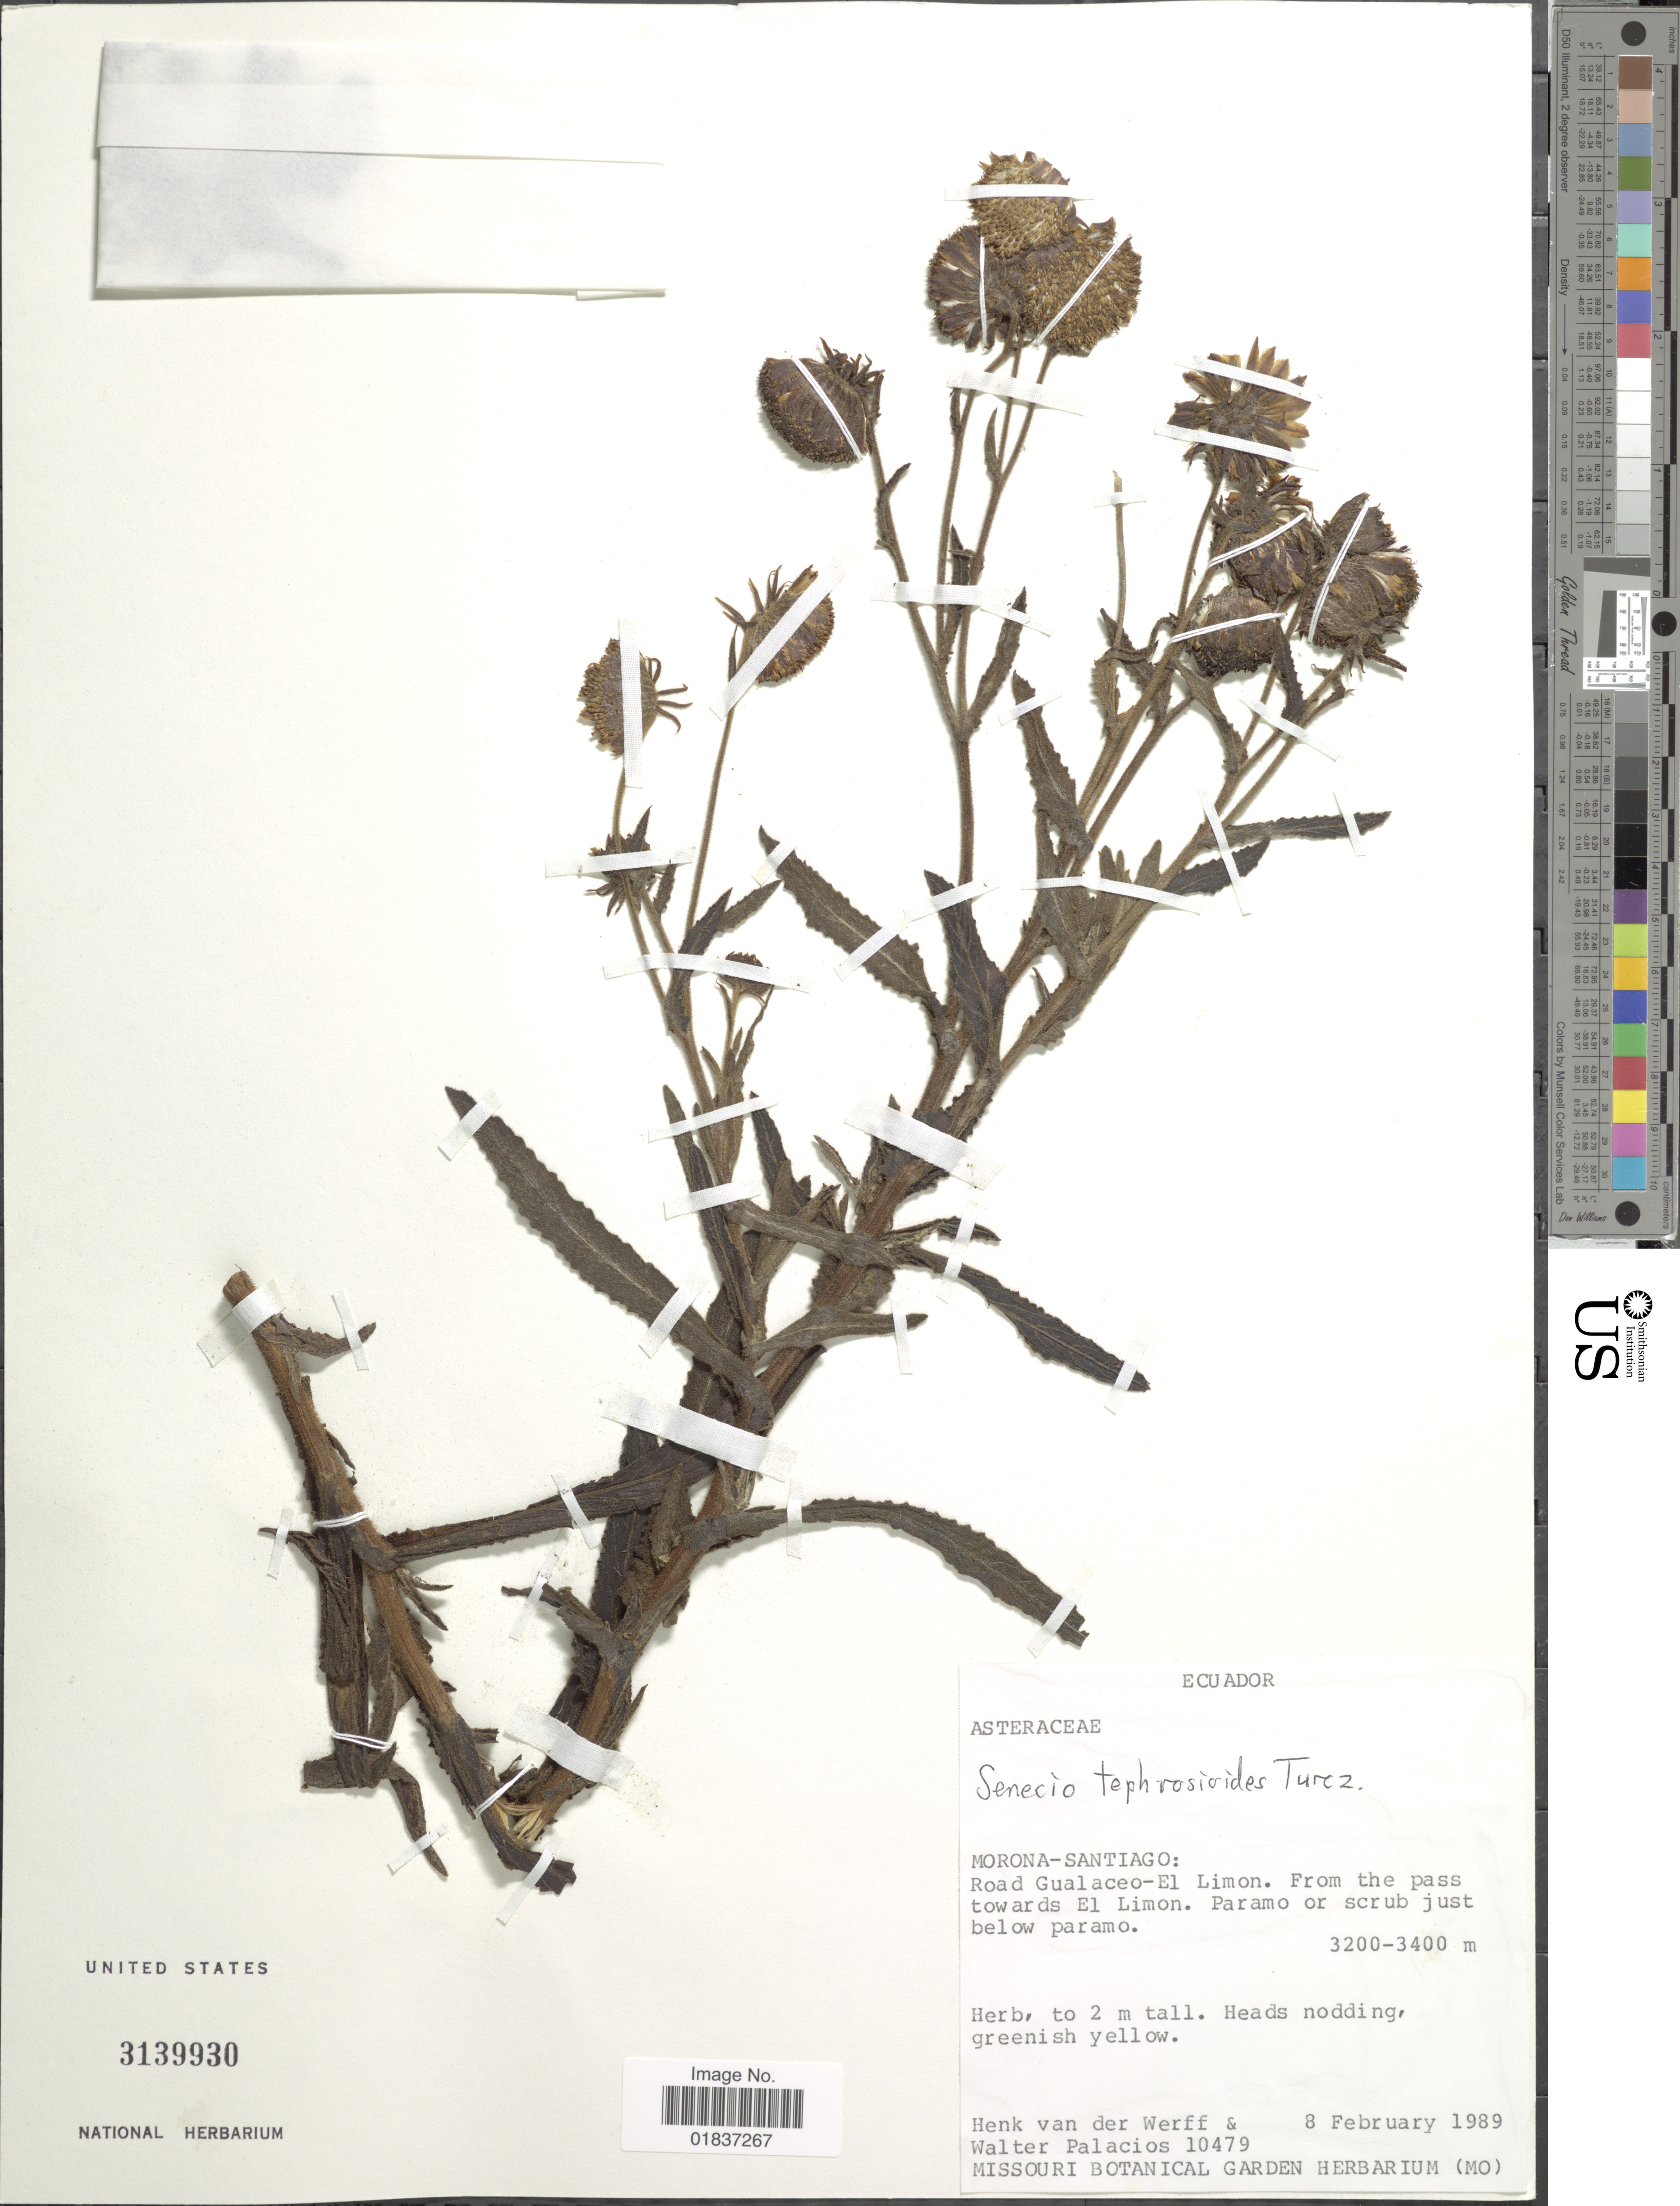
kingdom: Plantae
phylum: Tracheophyta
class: Magnoliopsida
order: Asterales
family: Asteraceae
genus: Senecio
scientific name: Senecio rhizocephalus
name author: Turcz.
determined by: Salomon, Luciana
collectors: H. van der Werff & W. Palacios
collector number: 10479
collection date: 1989-02-08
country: Ecuador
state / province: Morona-Santiago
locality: Morona-Santiago: Road Gualacea-El Limon. From the pass towards El Limon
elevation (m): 3200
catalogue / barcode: US 3139930